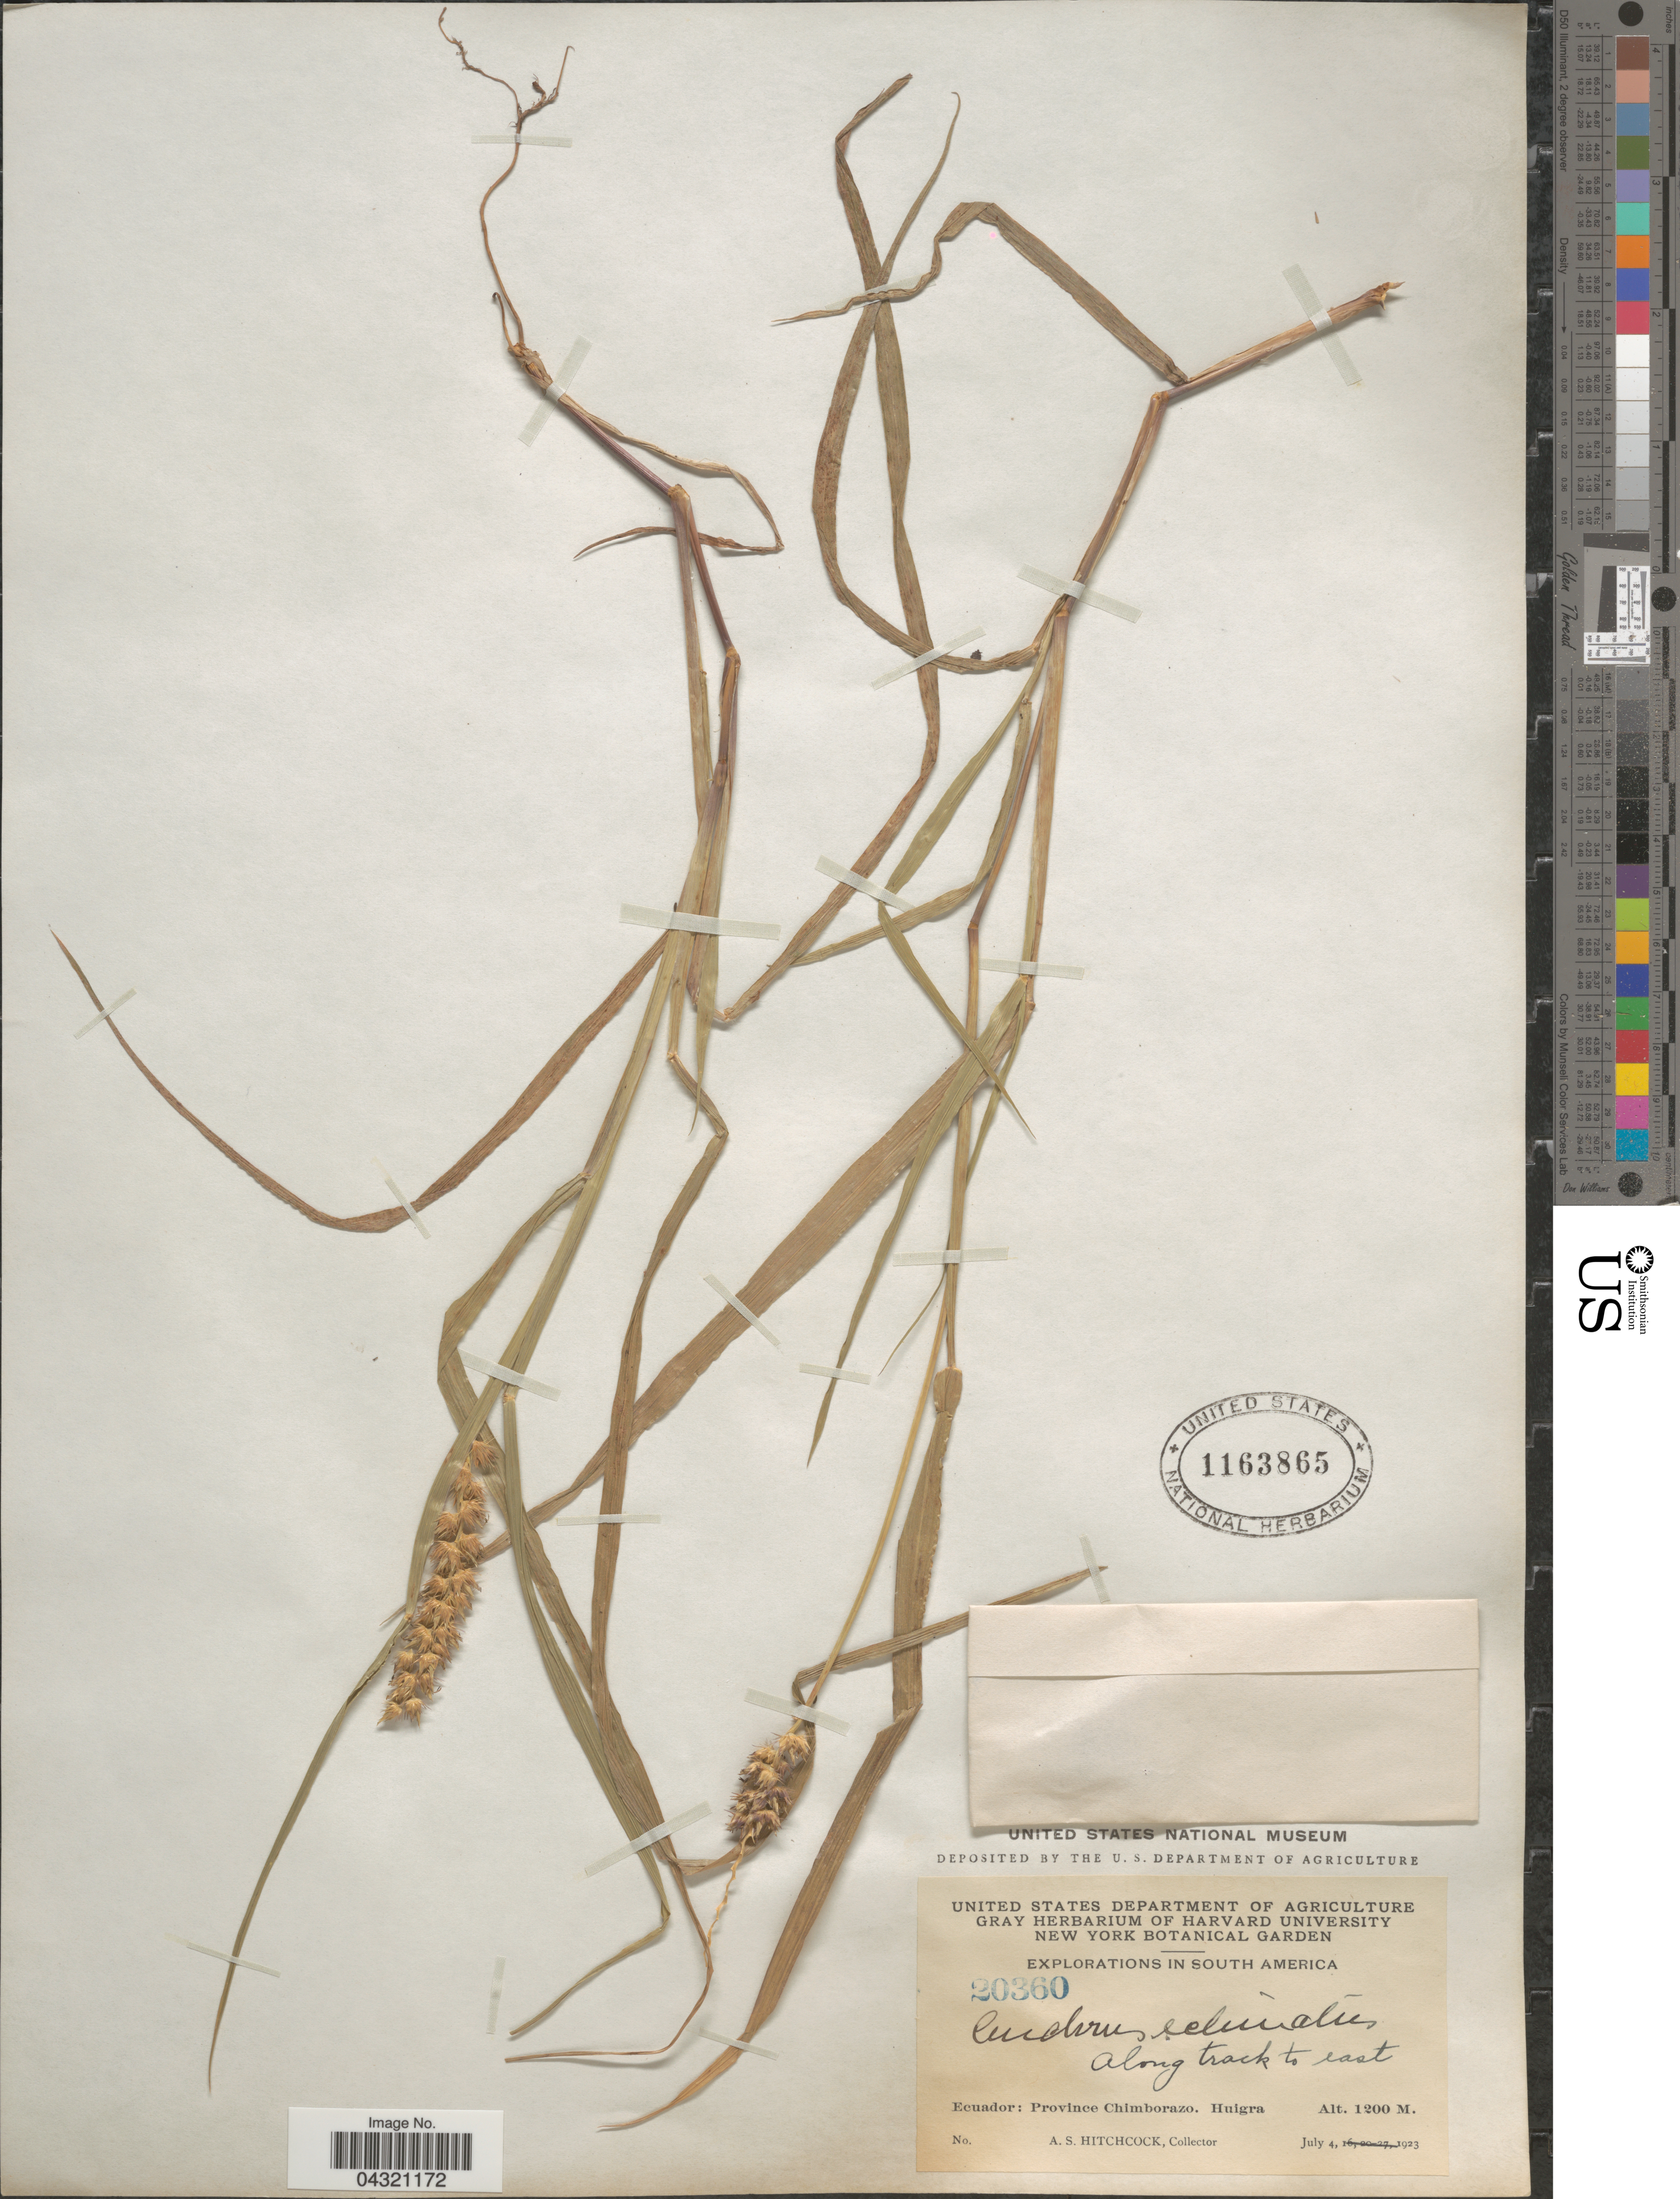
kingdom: Plantae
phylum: Tracheophyta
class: Liliopsida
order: Poales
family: Poaceae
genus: Cenchrus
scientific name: Cenchrus echinatus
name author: L.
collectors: A. S. Hitchcock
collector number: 20360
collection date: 1923-07-04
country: Ecuador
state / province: Chimborazo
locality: Explorations in South America. Along track to east. Huigra.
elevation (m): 1200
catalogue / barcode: US 1163865